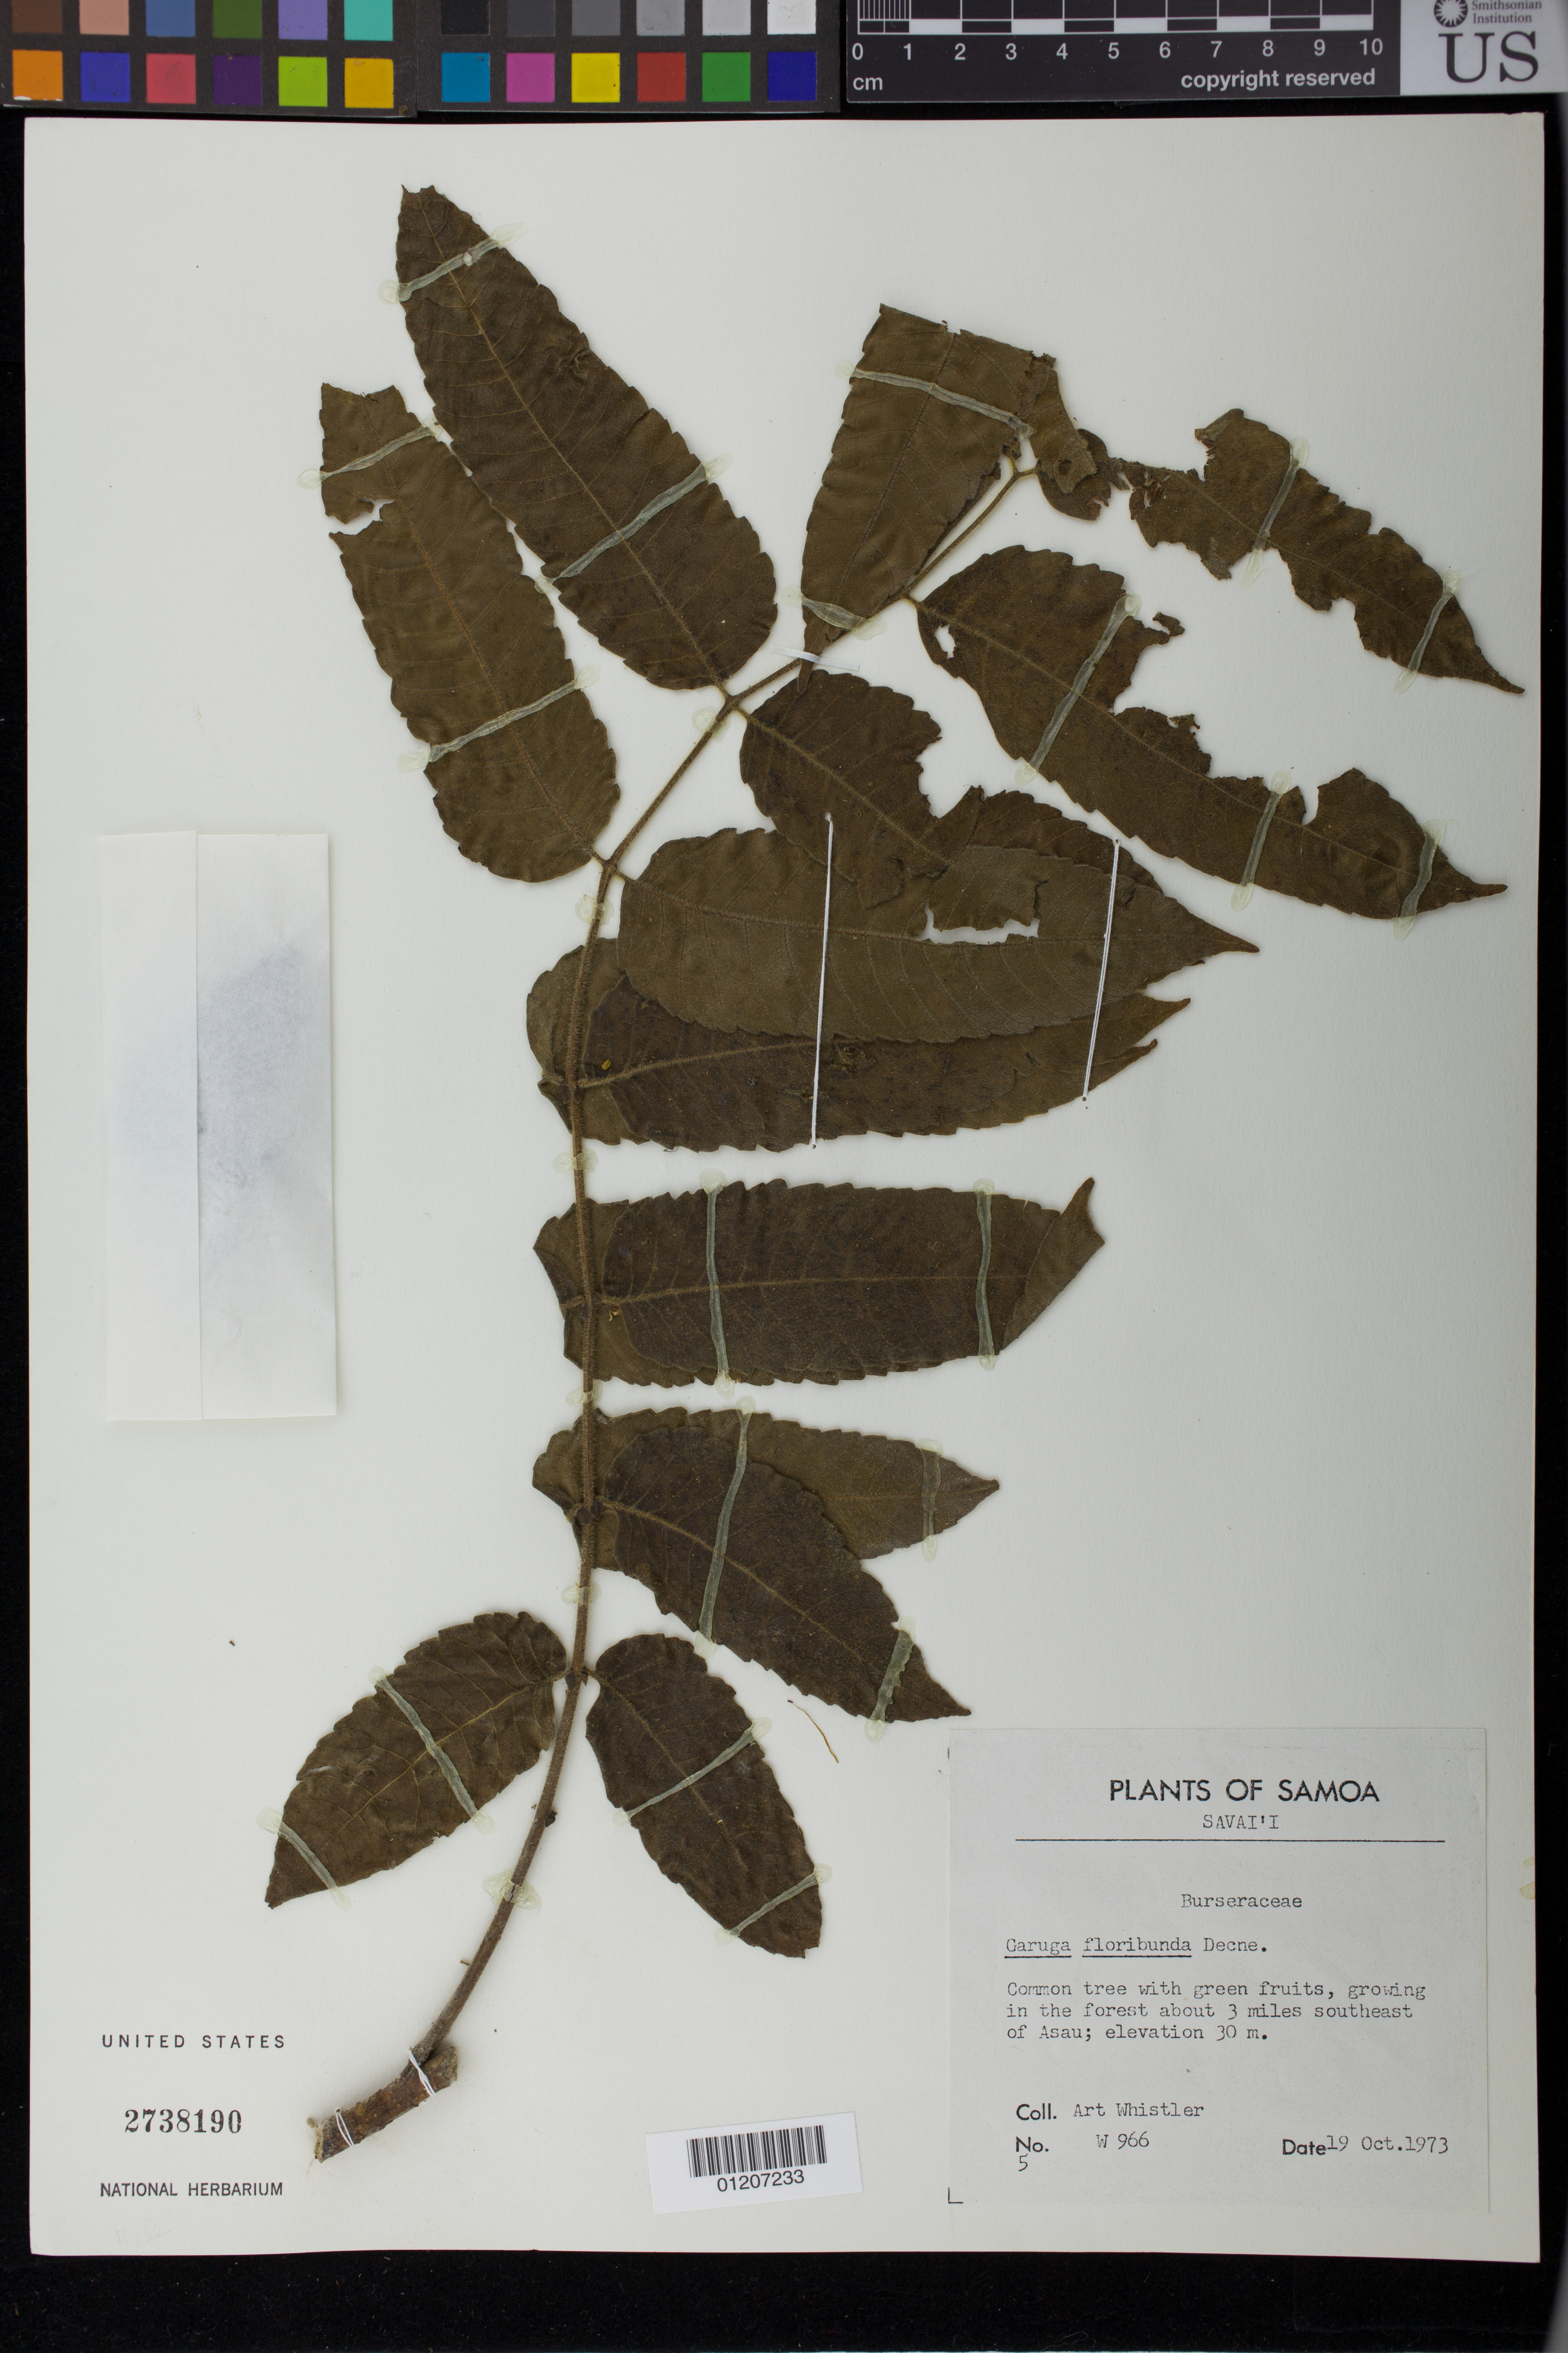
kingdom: Plantae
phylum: Tracheophyta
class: Magnoliopsida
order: Sapindales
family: Burseraceae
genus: Garuga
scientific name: Garuga floribunda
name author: Decne.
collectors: A. Whistler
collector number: W 966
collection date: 1973-10-19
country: Samoa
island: Savai'i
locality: About 3 miles southeast of Asau.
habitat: In the forest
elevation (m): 30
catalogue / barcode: US 2738190